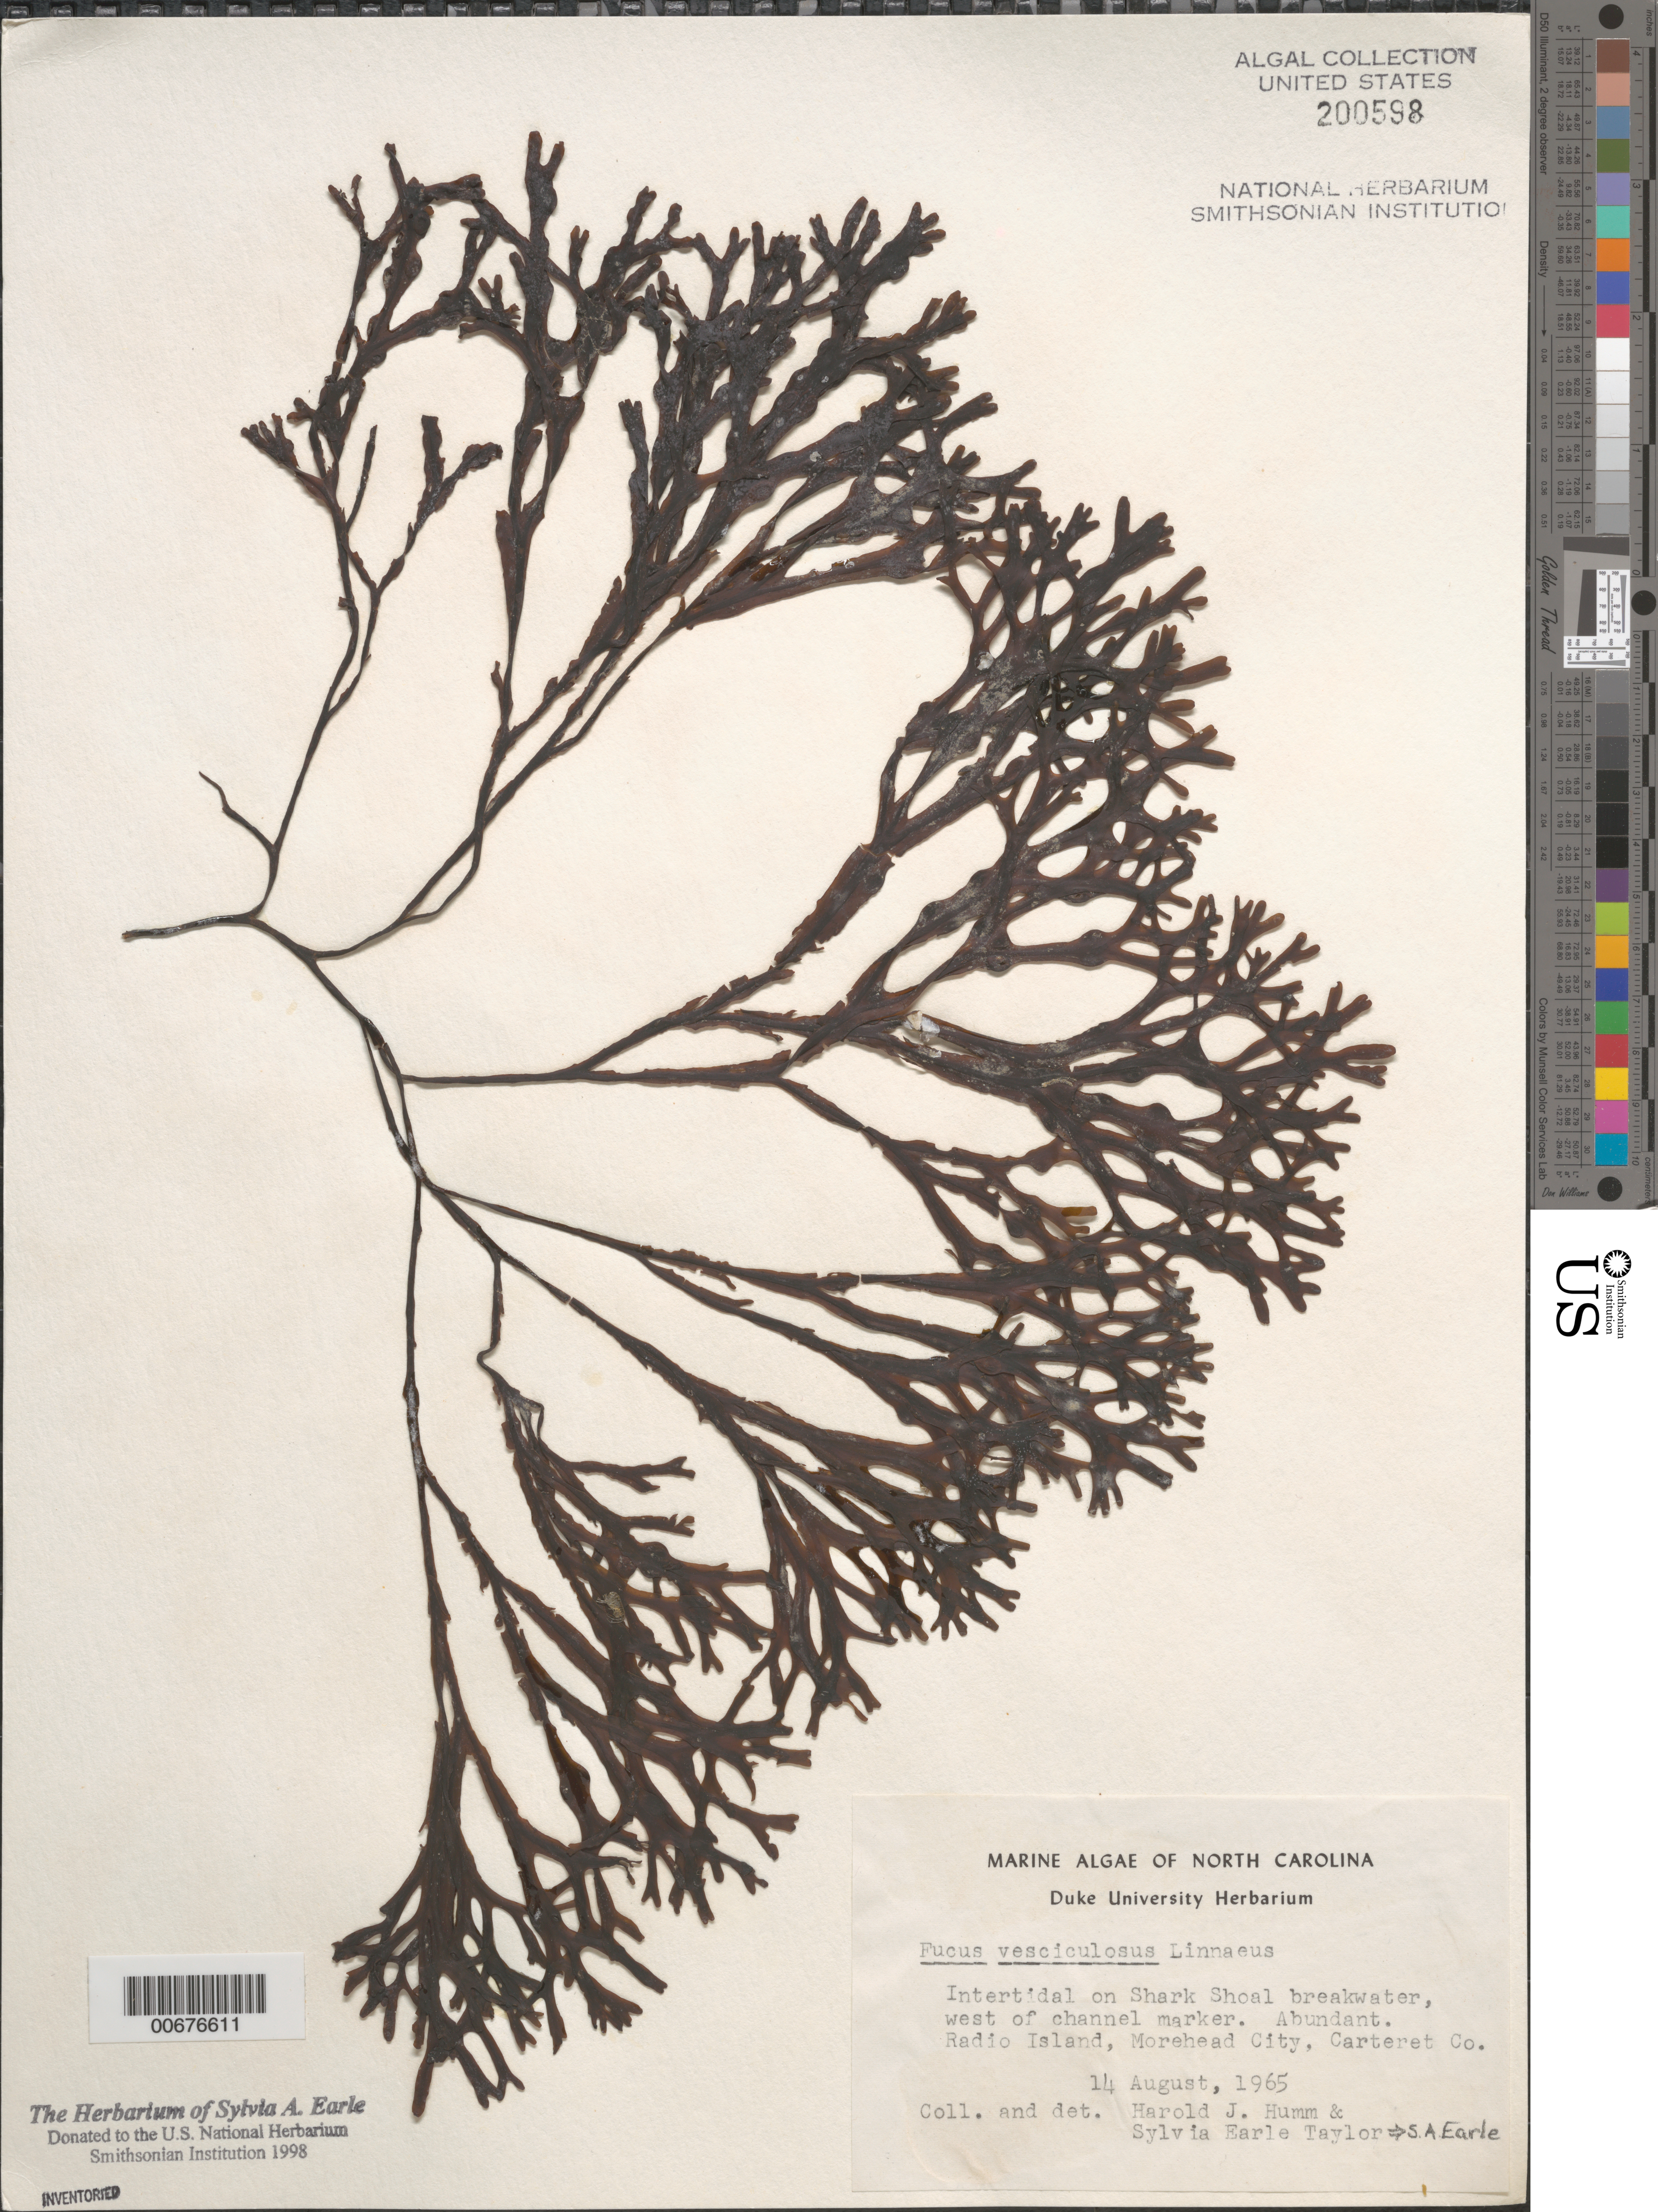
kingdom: Chromista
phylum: Ochrophyta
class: Phaeophyceae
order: Fucales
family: Fucaceae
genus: Fucus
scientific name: Fucus vesiculosus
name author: L.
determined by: Humm, Harold J.; Earle, S. A.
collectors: H. J. Humm & S. A. Earle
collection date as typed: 14 Aug 1965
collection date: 1965-08-14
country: United States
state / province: North Carolina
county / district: Carteret County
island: Radio Island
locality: Shark Shoal breakwater, Morehead City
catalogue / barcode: US 200598